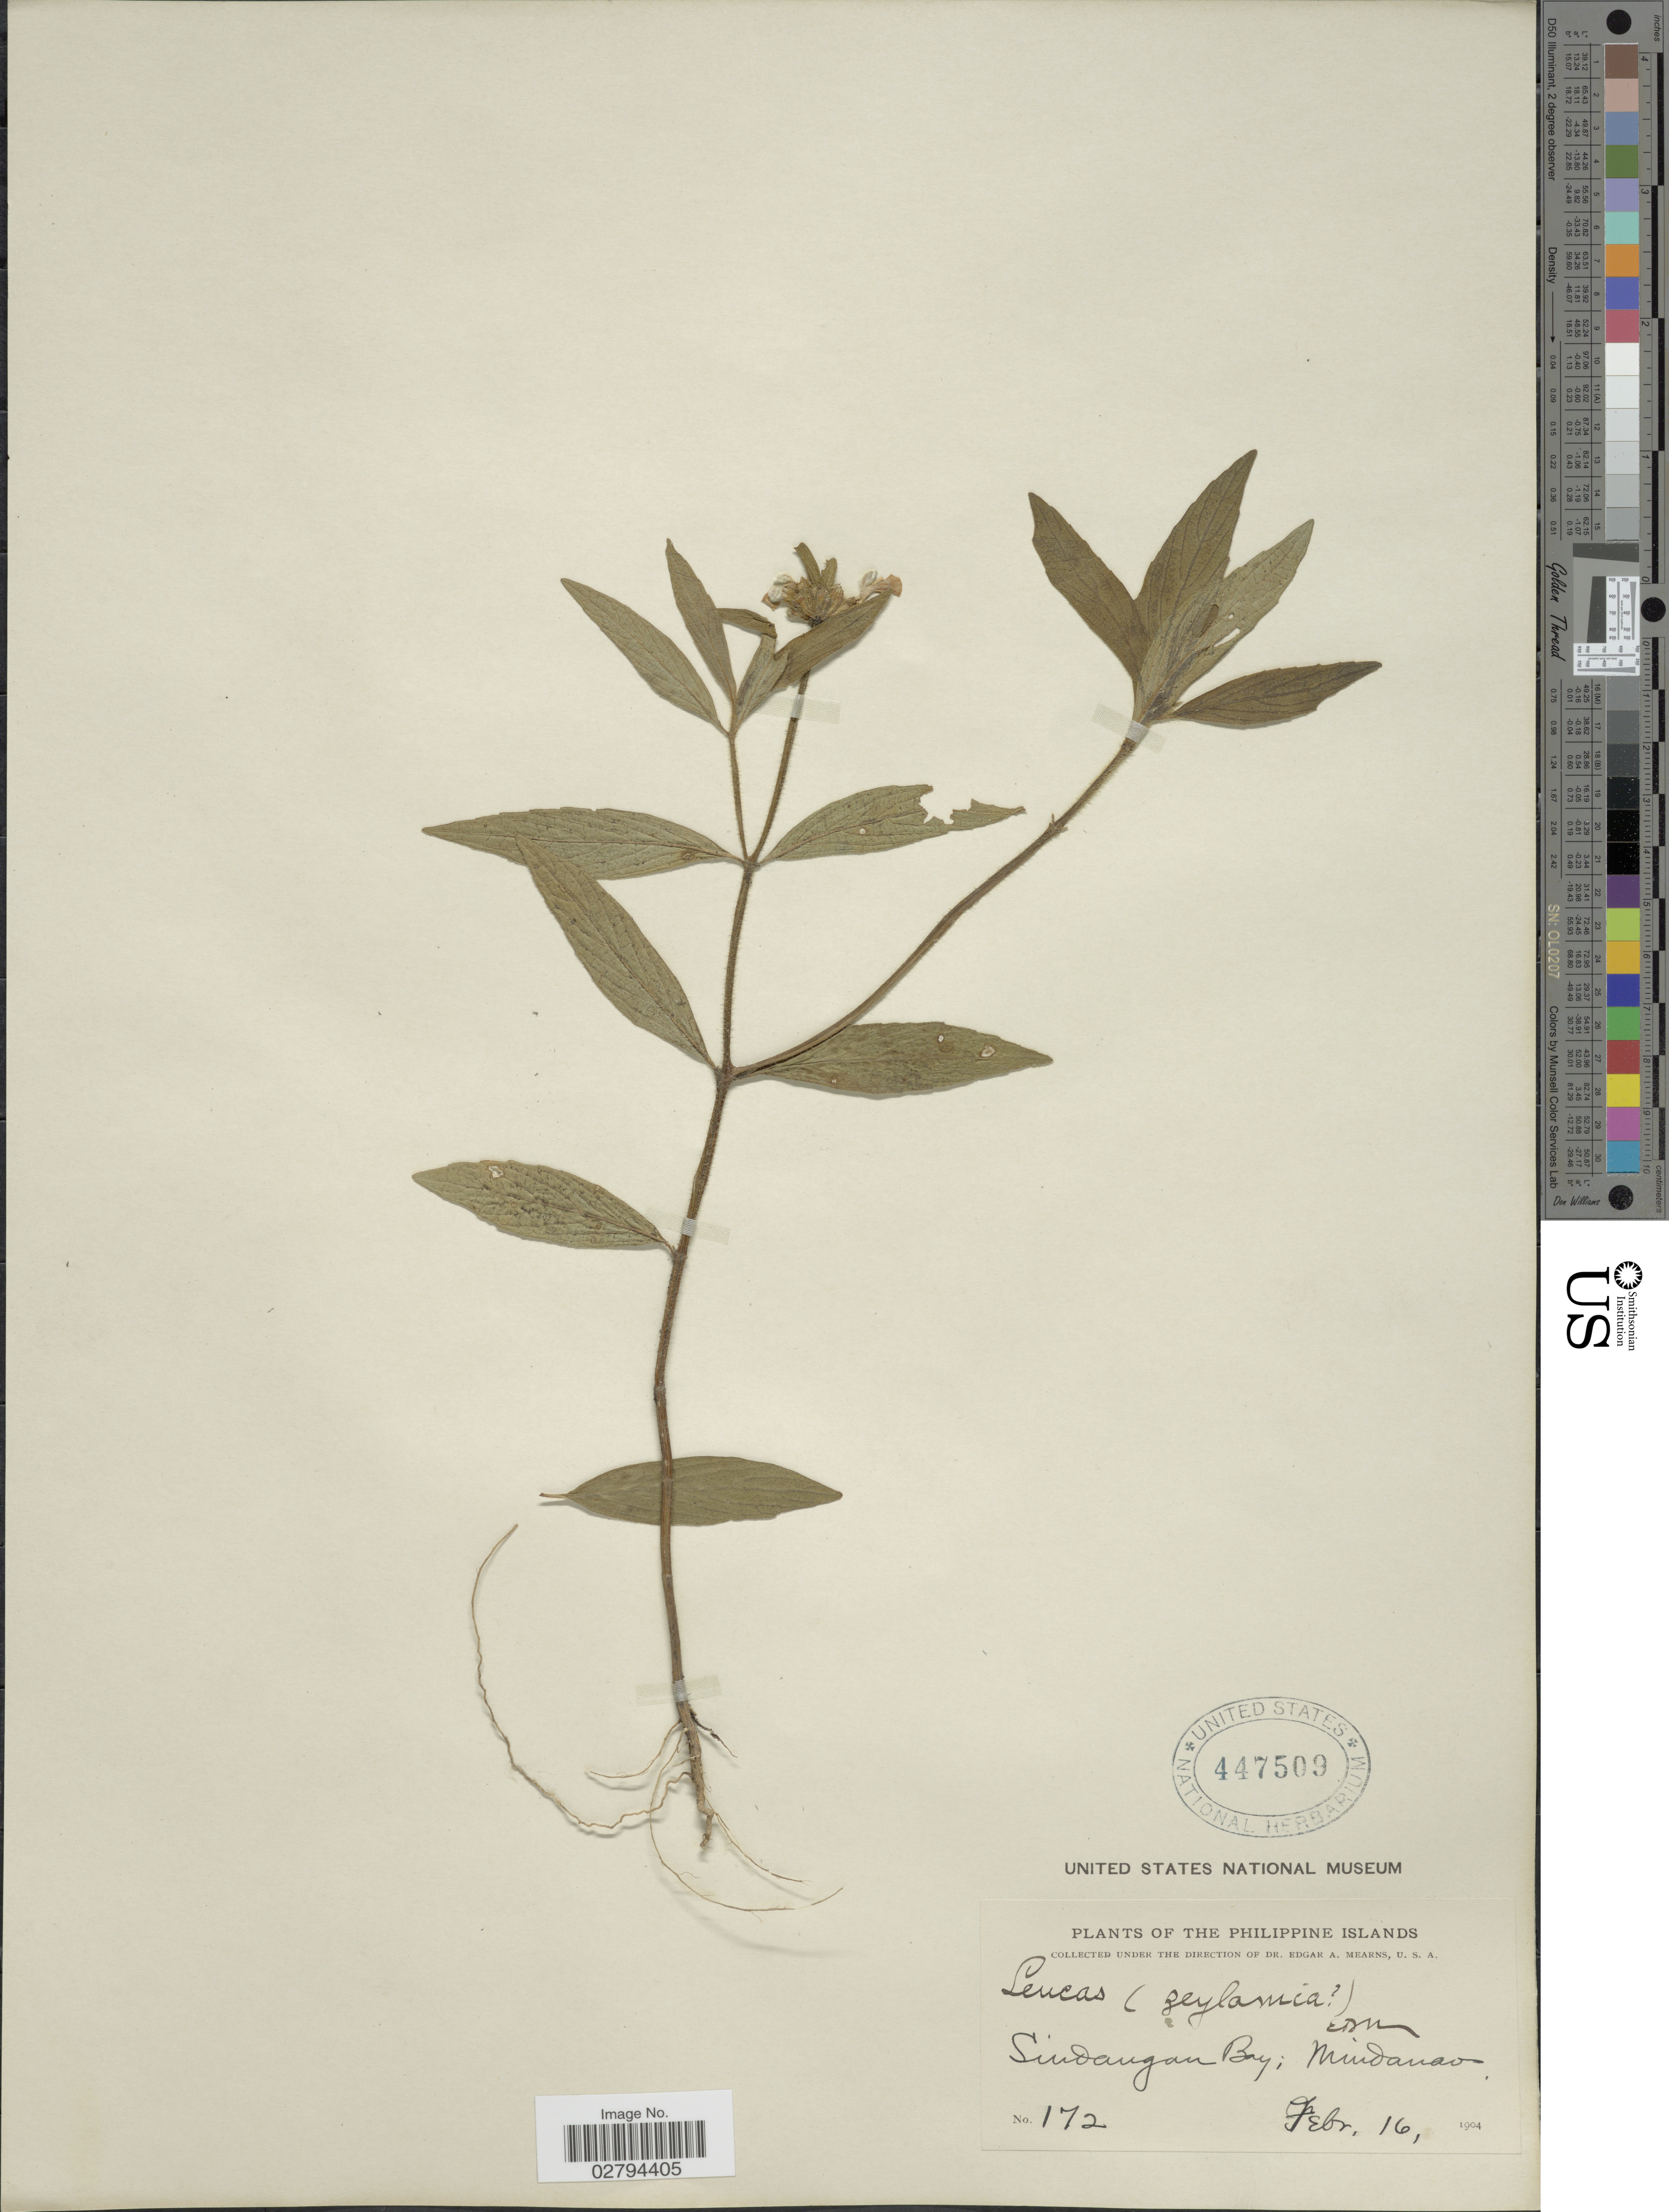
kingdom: Plantae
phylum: Tracheophyta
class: Magnoliopsida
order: Lamiales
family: Lamiaceae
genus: Leucas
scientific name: Leucas lavandulifolia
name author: Small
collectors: E. A. Mearns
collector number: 172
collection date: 1904-02-16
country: Philippines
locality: The Philippine Islands. Sindangan Bay; Mindanao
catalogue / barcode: US 447509